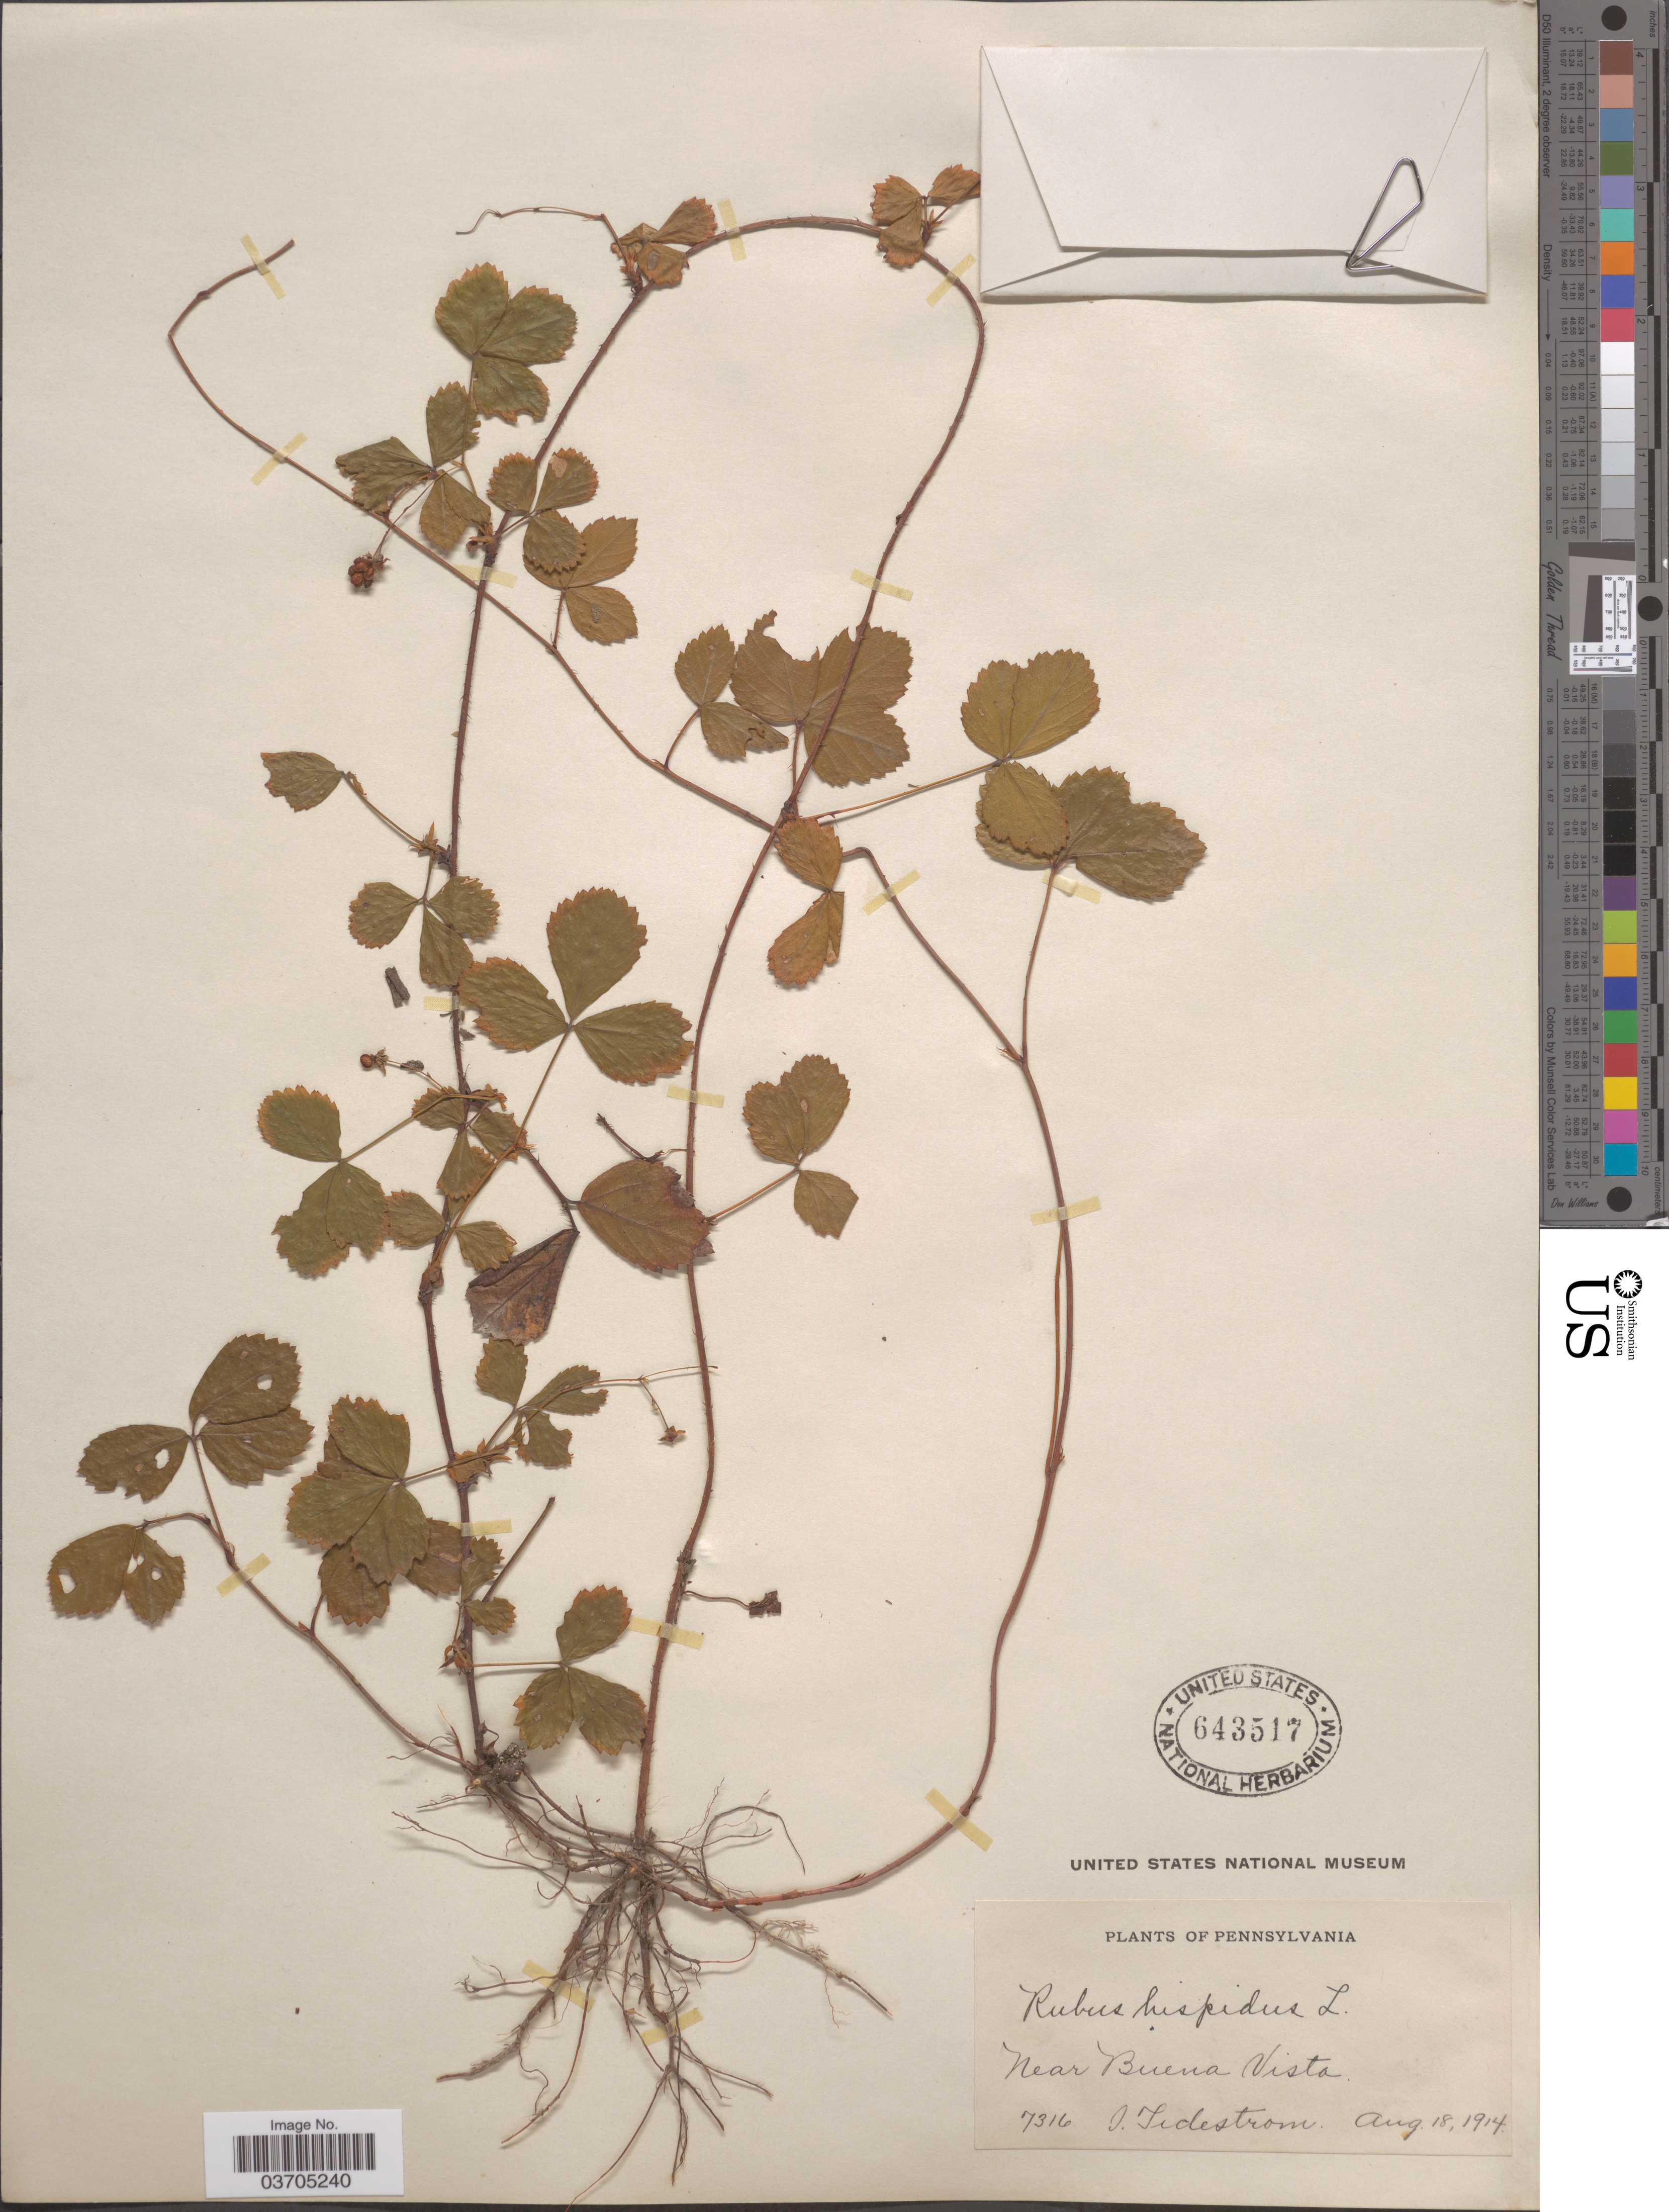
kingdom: Plantae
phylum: Tracheophyta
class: Magnoliopsida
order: Rosales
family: Rosaceae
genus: Rubus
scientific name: Rubus hispidus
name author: L.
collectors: I. F. Tidestrom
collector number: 7316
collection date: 1914-08-18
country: United States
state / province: Pennsylvania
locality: Near Buena Vista.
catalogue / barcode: US 643517